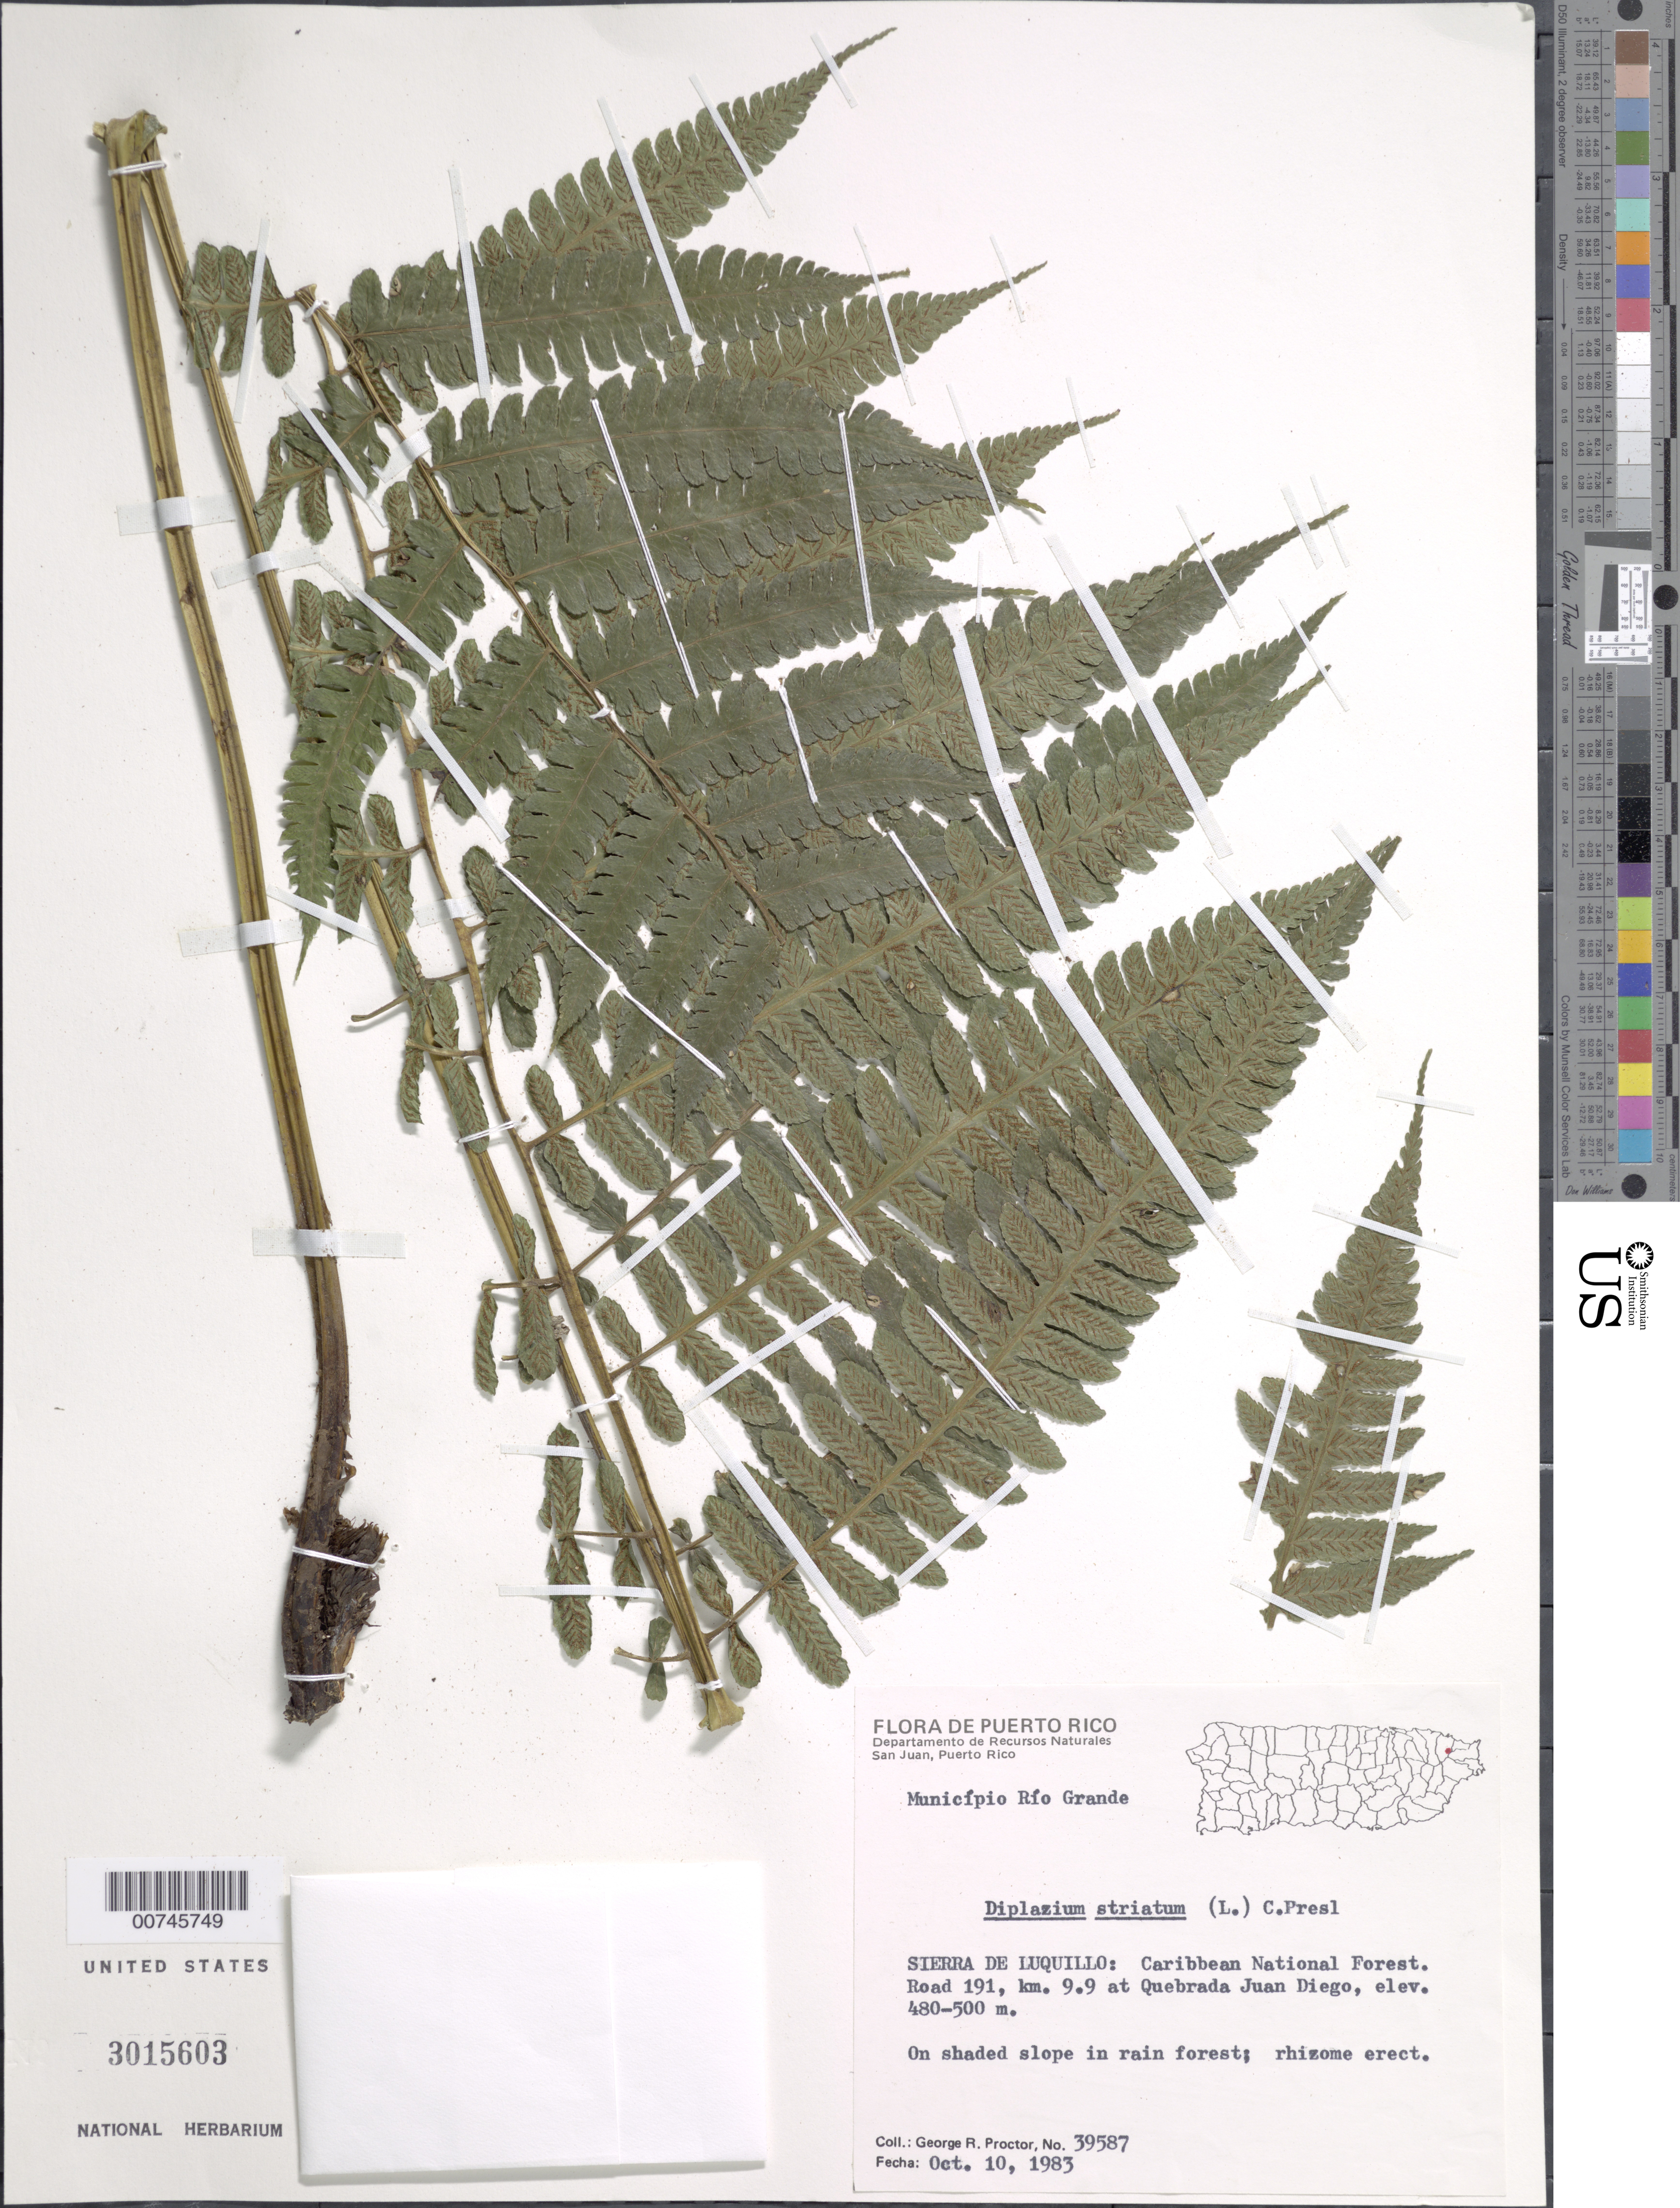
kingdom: Plantae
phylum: Tracheophyta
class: Polypodiopsida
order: Polypodiales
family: Athyriaceae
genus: Diplazium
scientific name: Diplazium striatum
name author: (L.) C. Presl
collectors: G. R. Proctor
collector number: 39587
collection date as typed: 10 Oct 1983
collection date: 1983-10-10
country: Puerto Rico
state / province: Río Grande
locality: Sierra de Luquillo: Caribbean National Forest. Road 191, km 9.9 at Quebrada Juan Diego, Municipio Río Grande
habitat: On shaded slope in rain forest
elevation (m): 480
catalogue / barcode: US 3015603